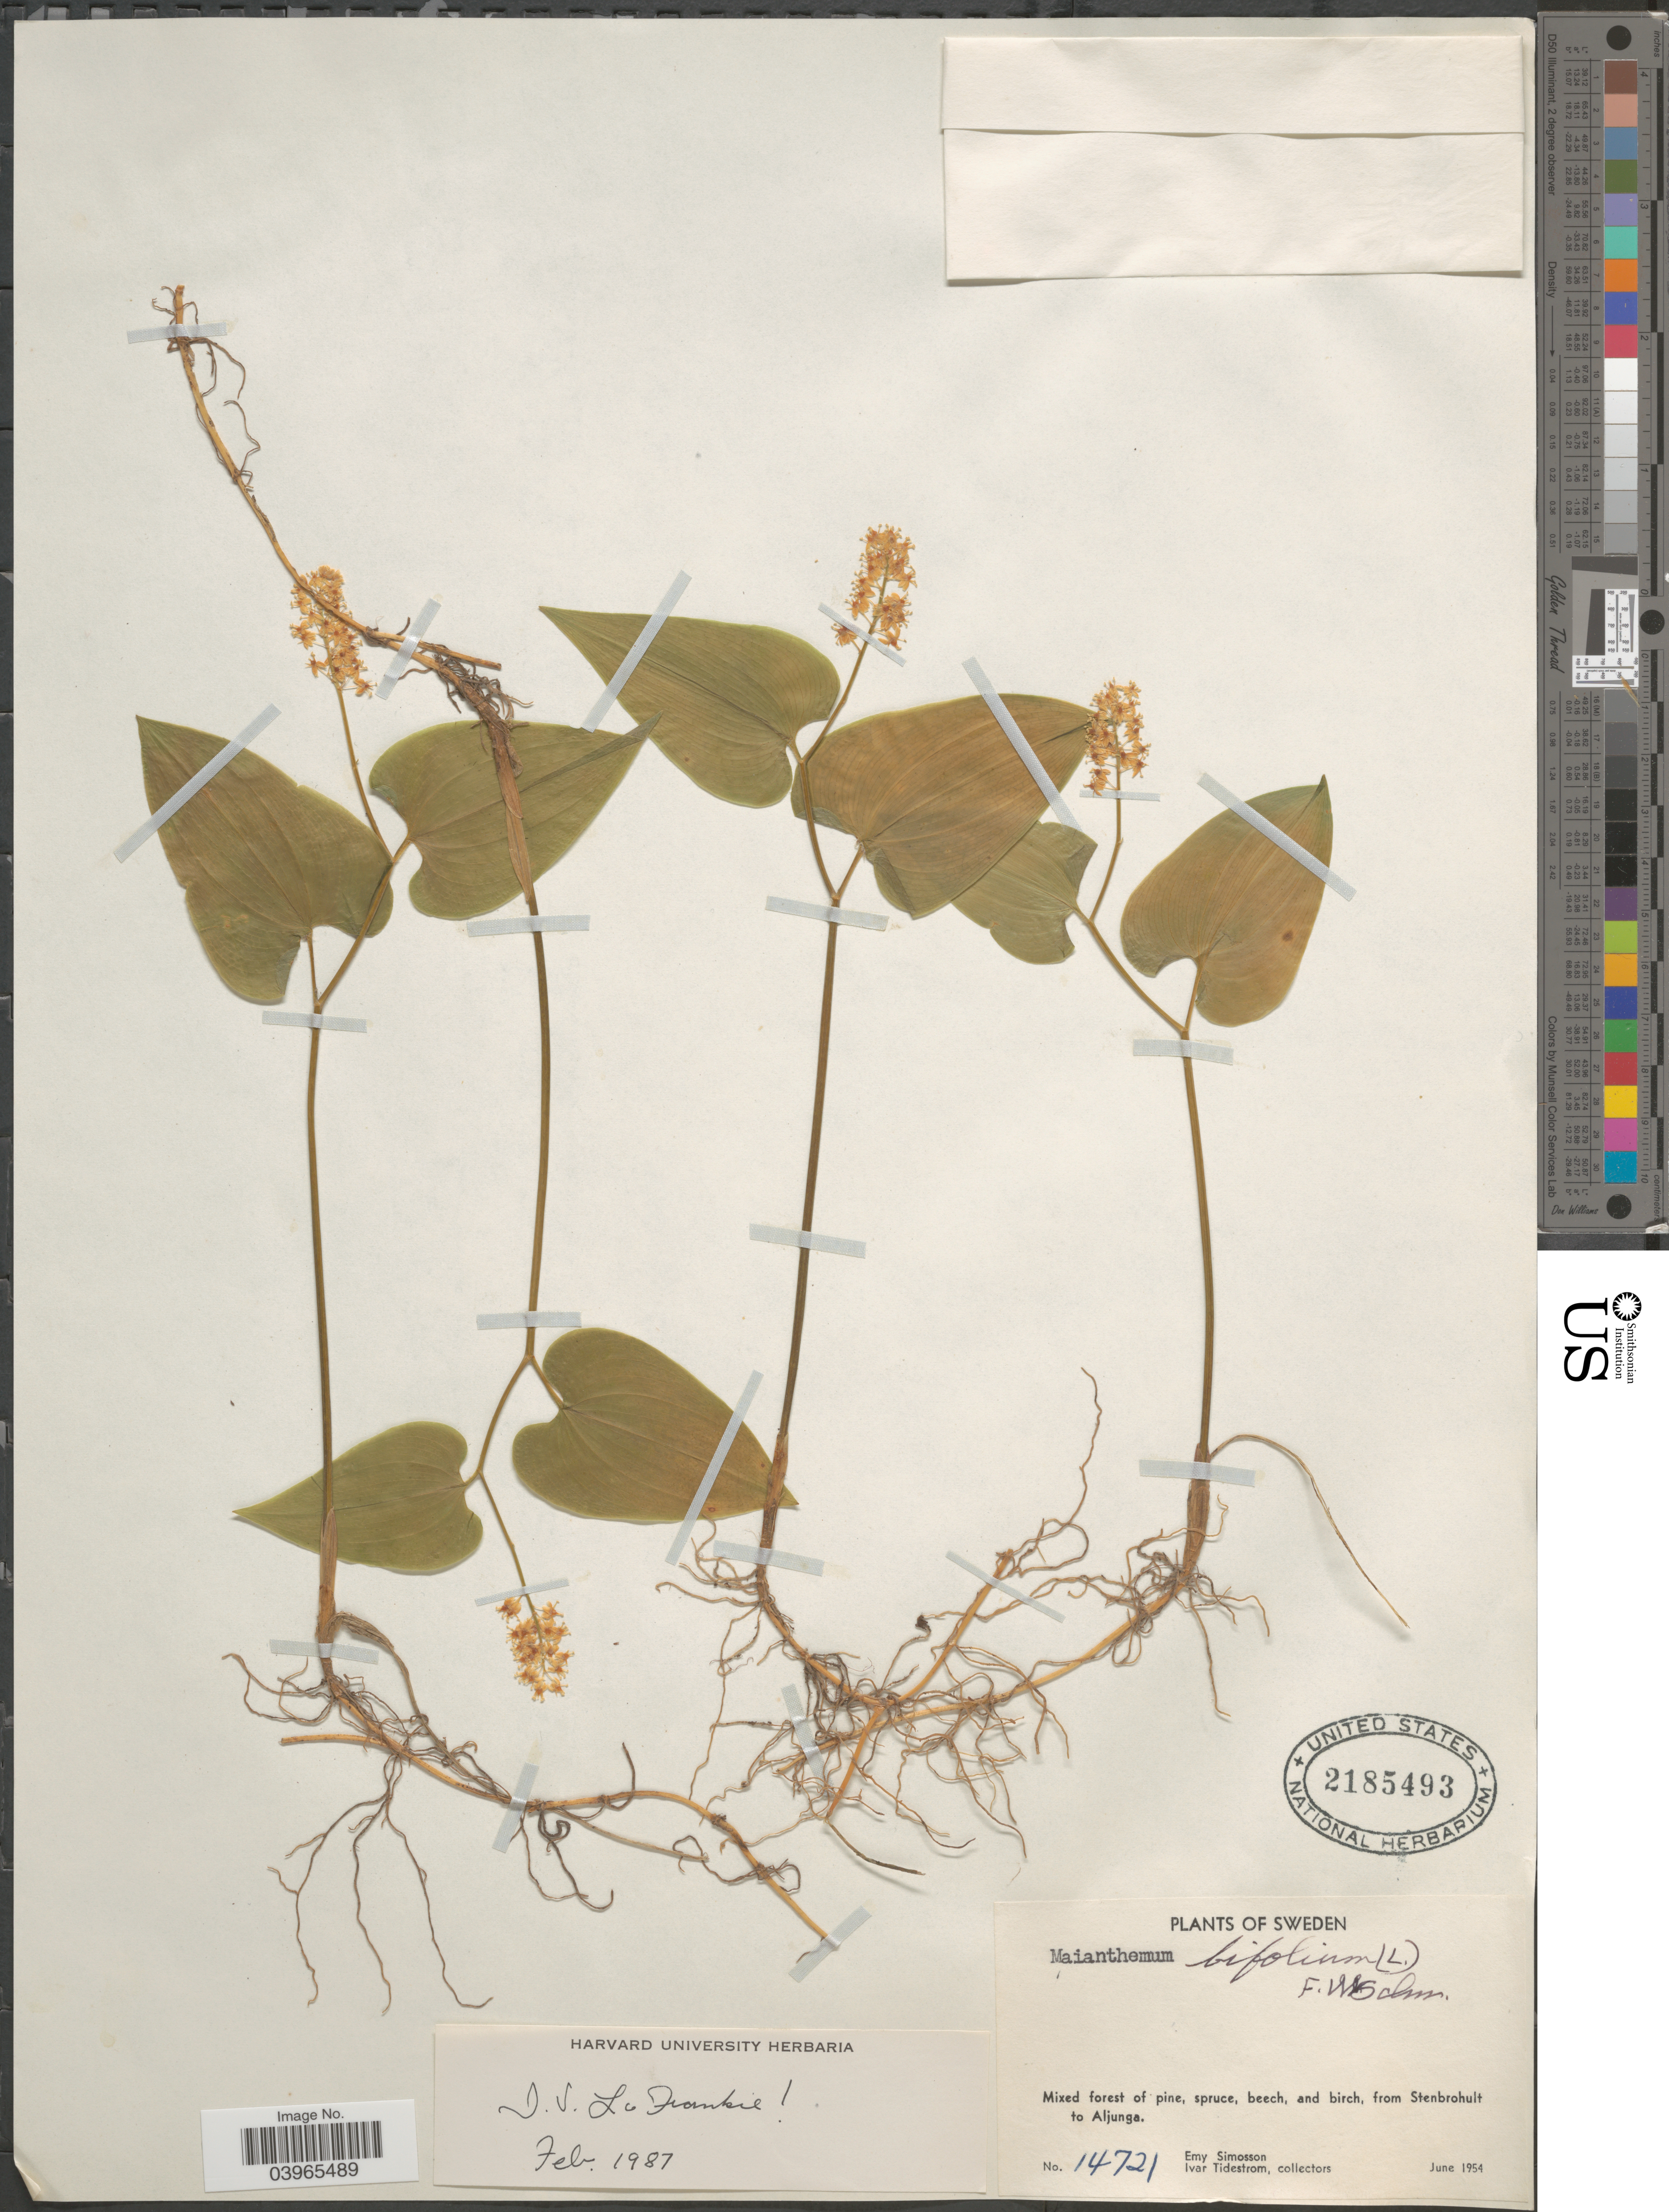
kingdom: Plantae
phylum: Tracheophyta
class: Liliopsida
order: Asparagales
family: Asparagaceae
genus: Maianthemum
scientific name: Maianthemum bifolium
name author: (L.) F.W. Schmidt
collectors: E. Simosson & I. F. Tidestrom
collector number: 14721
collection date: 1954-06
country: Sweden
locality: From Stenbrohult to Aljunga.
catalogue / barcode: US 2185493